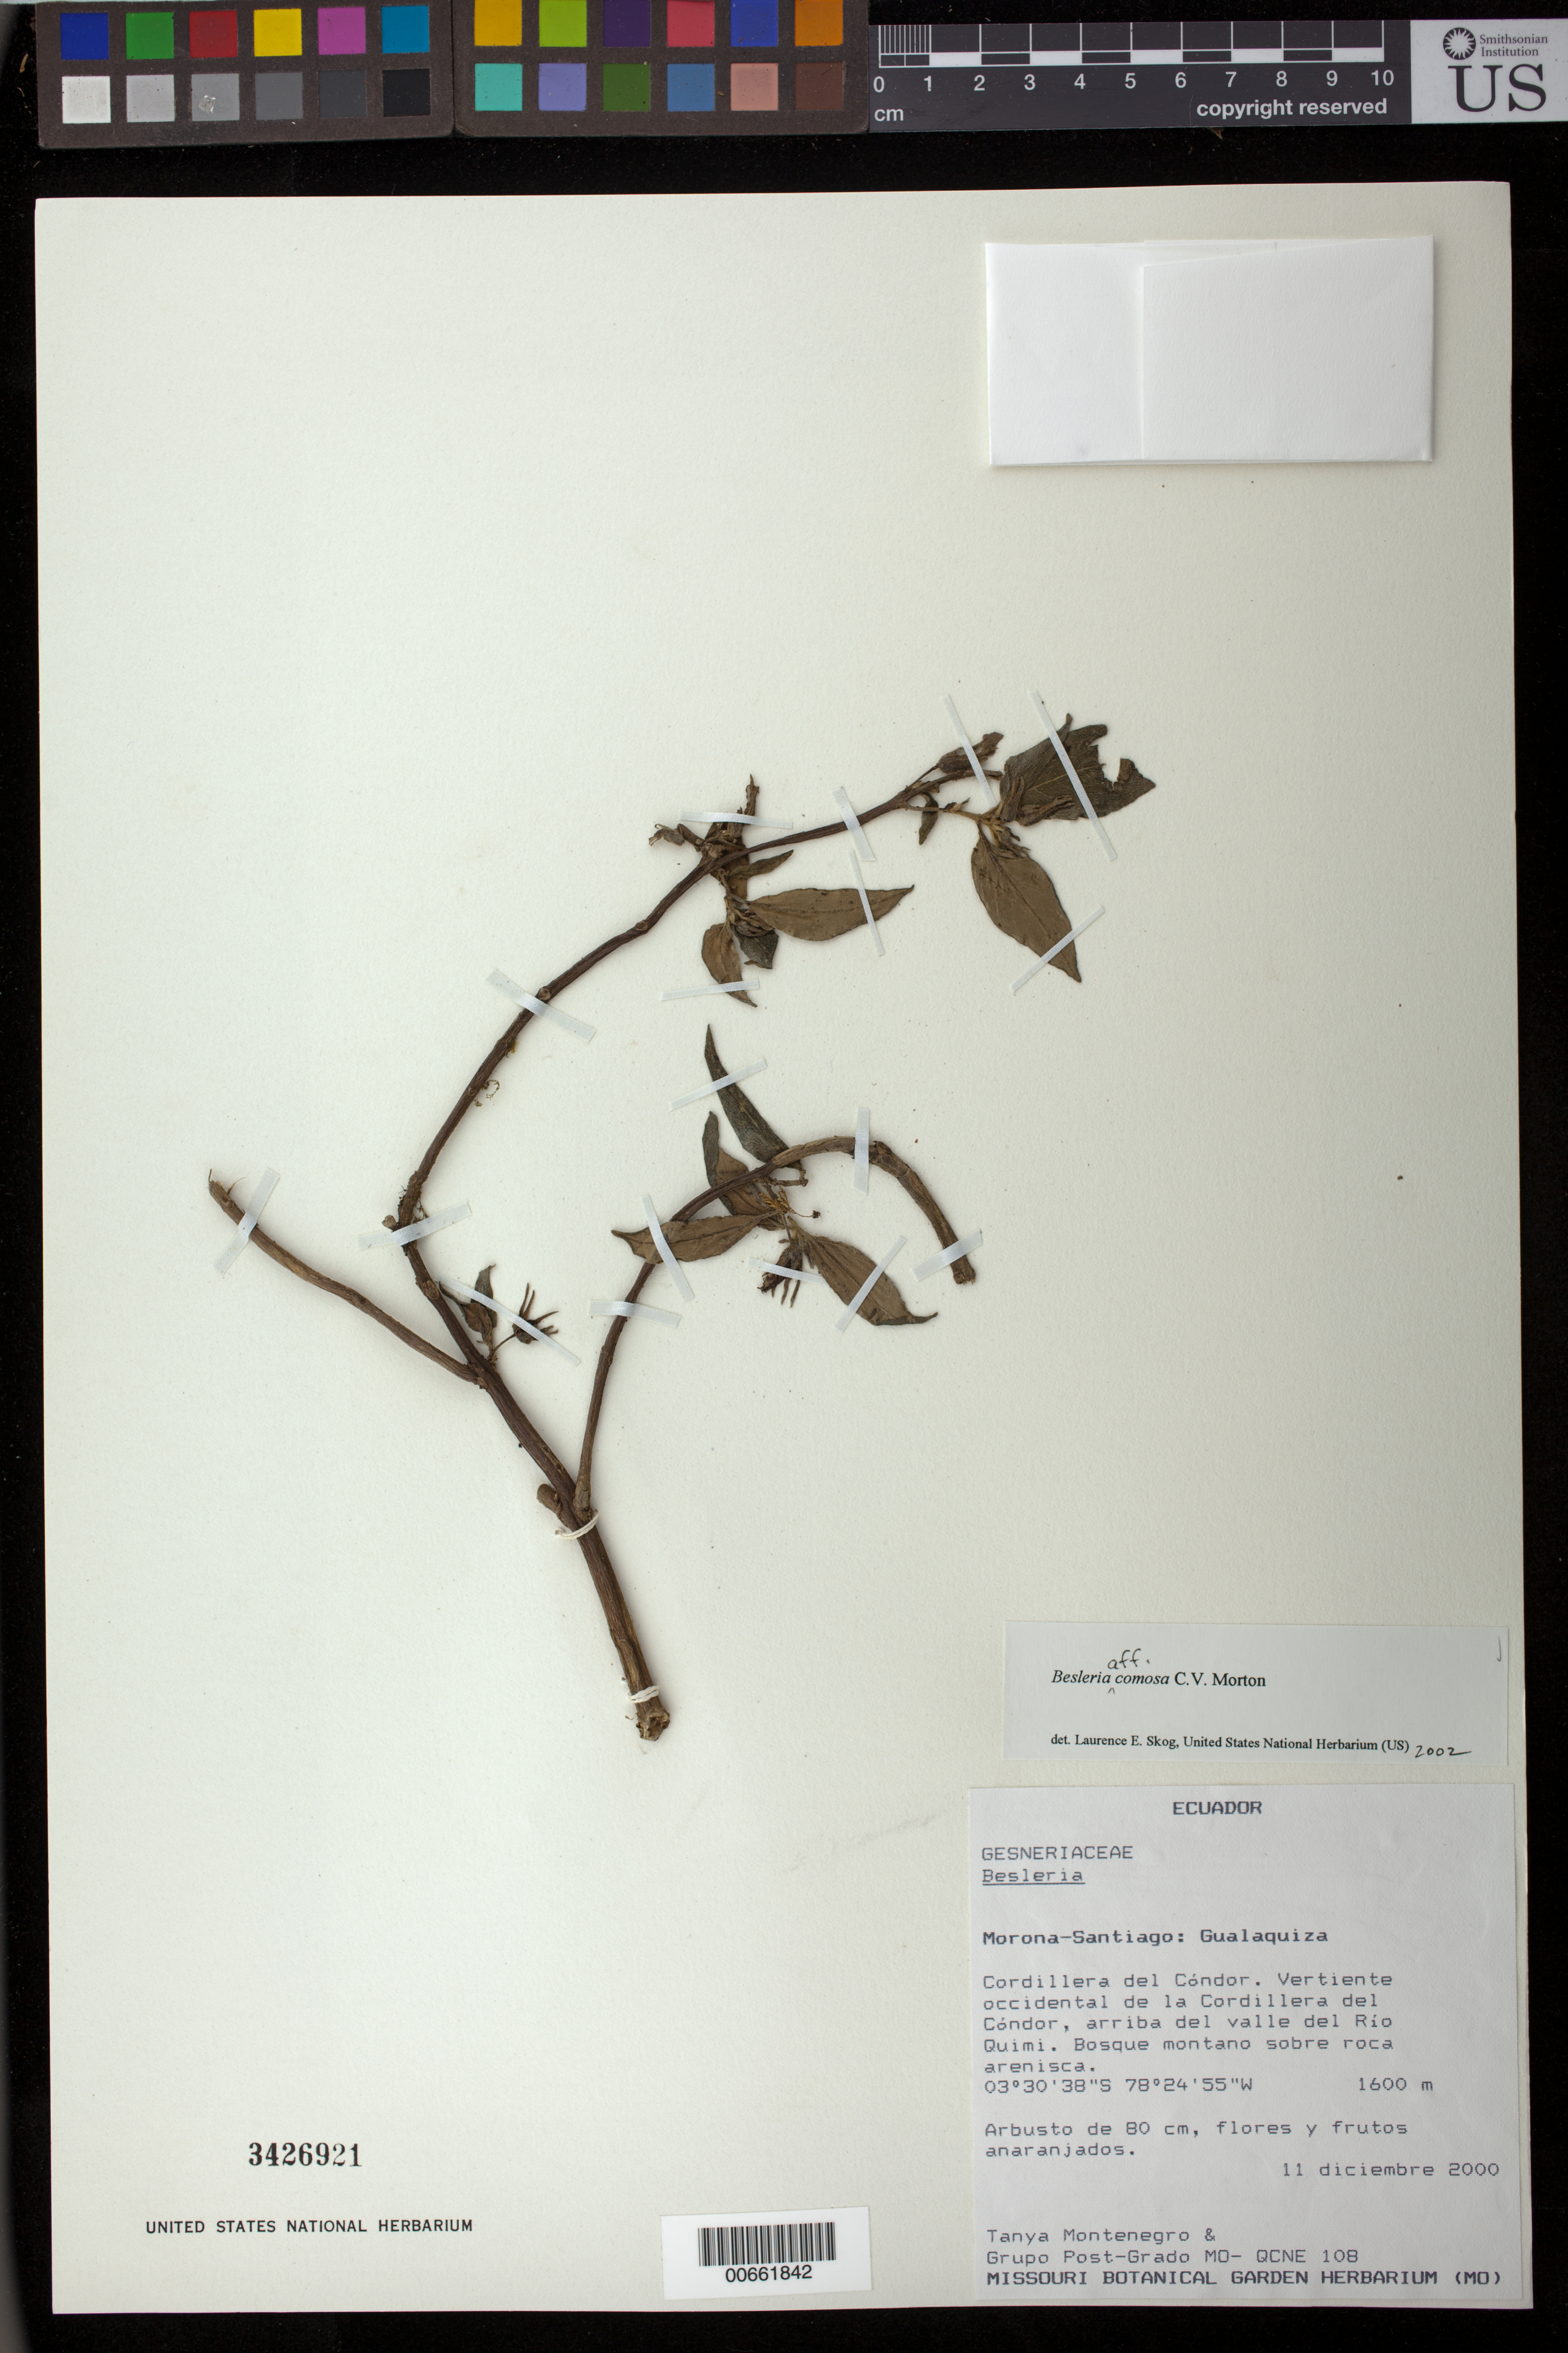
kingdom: Plantae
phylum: Tracheophyta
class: Magnoliopsida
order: Lamiales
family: Gesneriaceae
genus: Besleria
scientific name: Besleria comosa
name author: C.V. Morton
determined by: Skog, Laurence E.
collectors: T. Montenegro & Grupo Post-Grado MO-QCNE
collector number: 108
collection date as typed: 11 Dec 2000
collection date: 2000-12-11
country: Ecuador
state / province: Morona-Santiago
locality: Gualaquiza, Cordillera del Cóndor, vertiente occidental de la Cordillera del Cóndor, arriba del valle del Río Quimi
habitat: Bosque montano sobre roca arenisca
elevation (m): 1600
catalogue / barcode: US 3426921